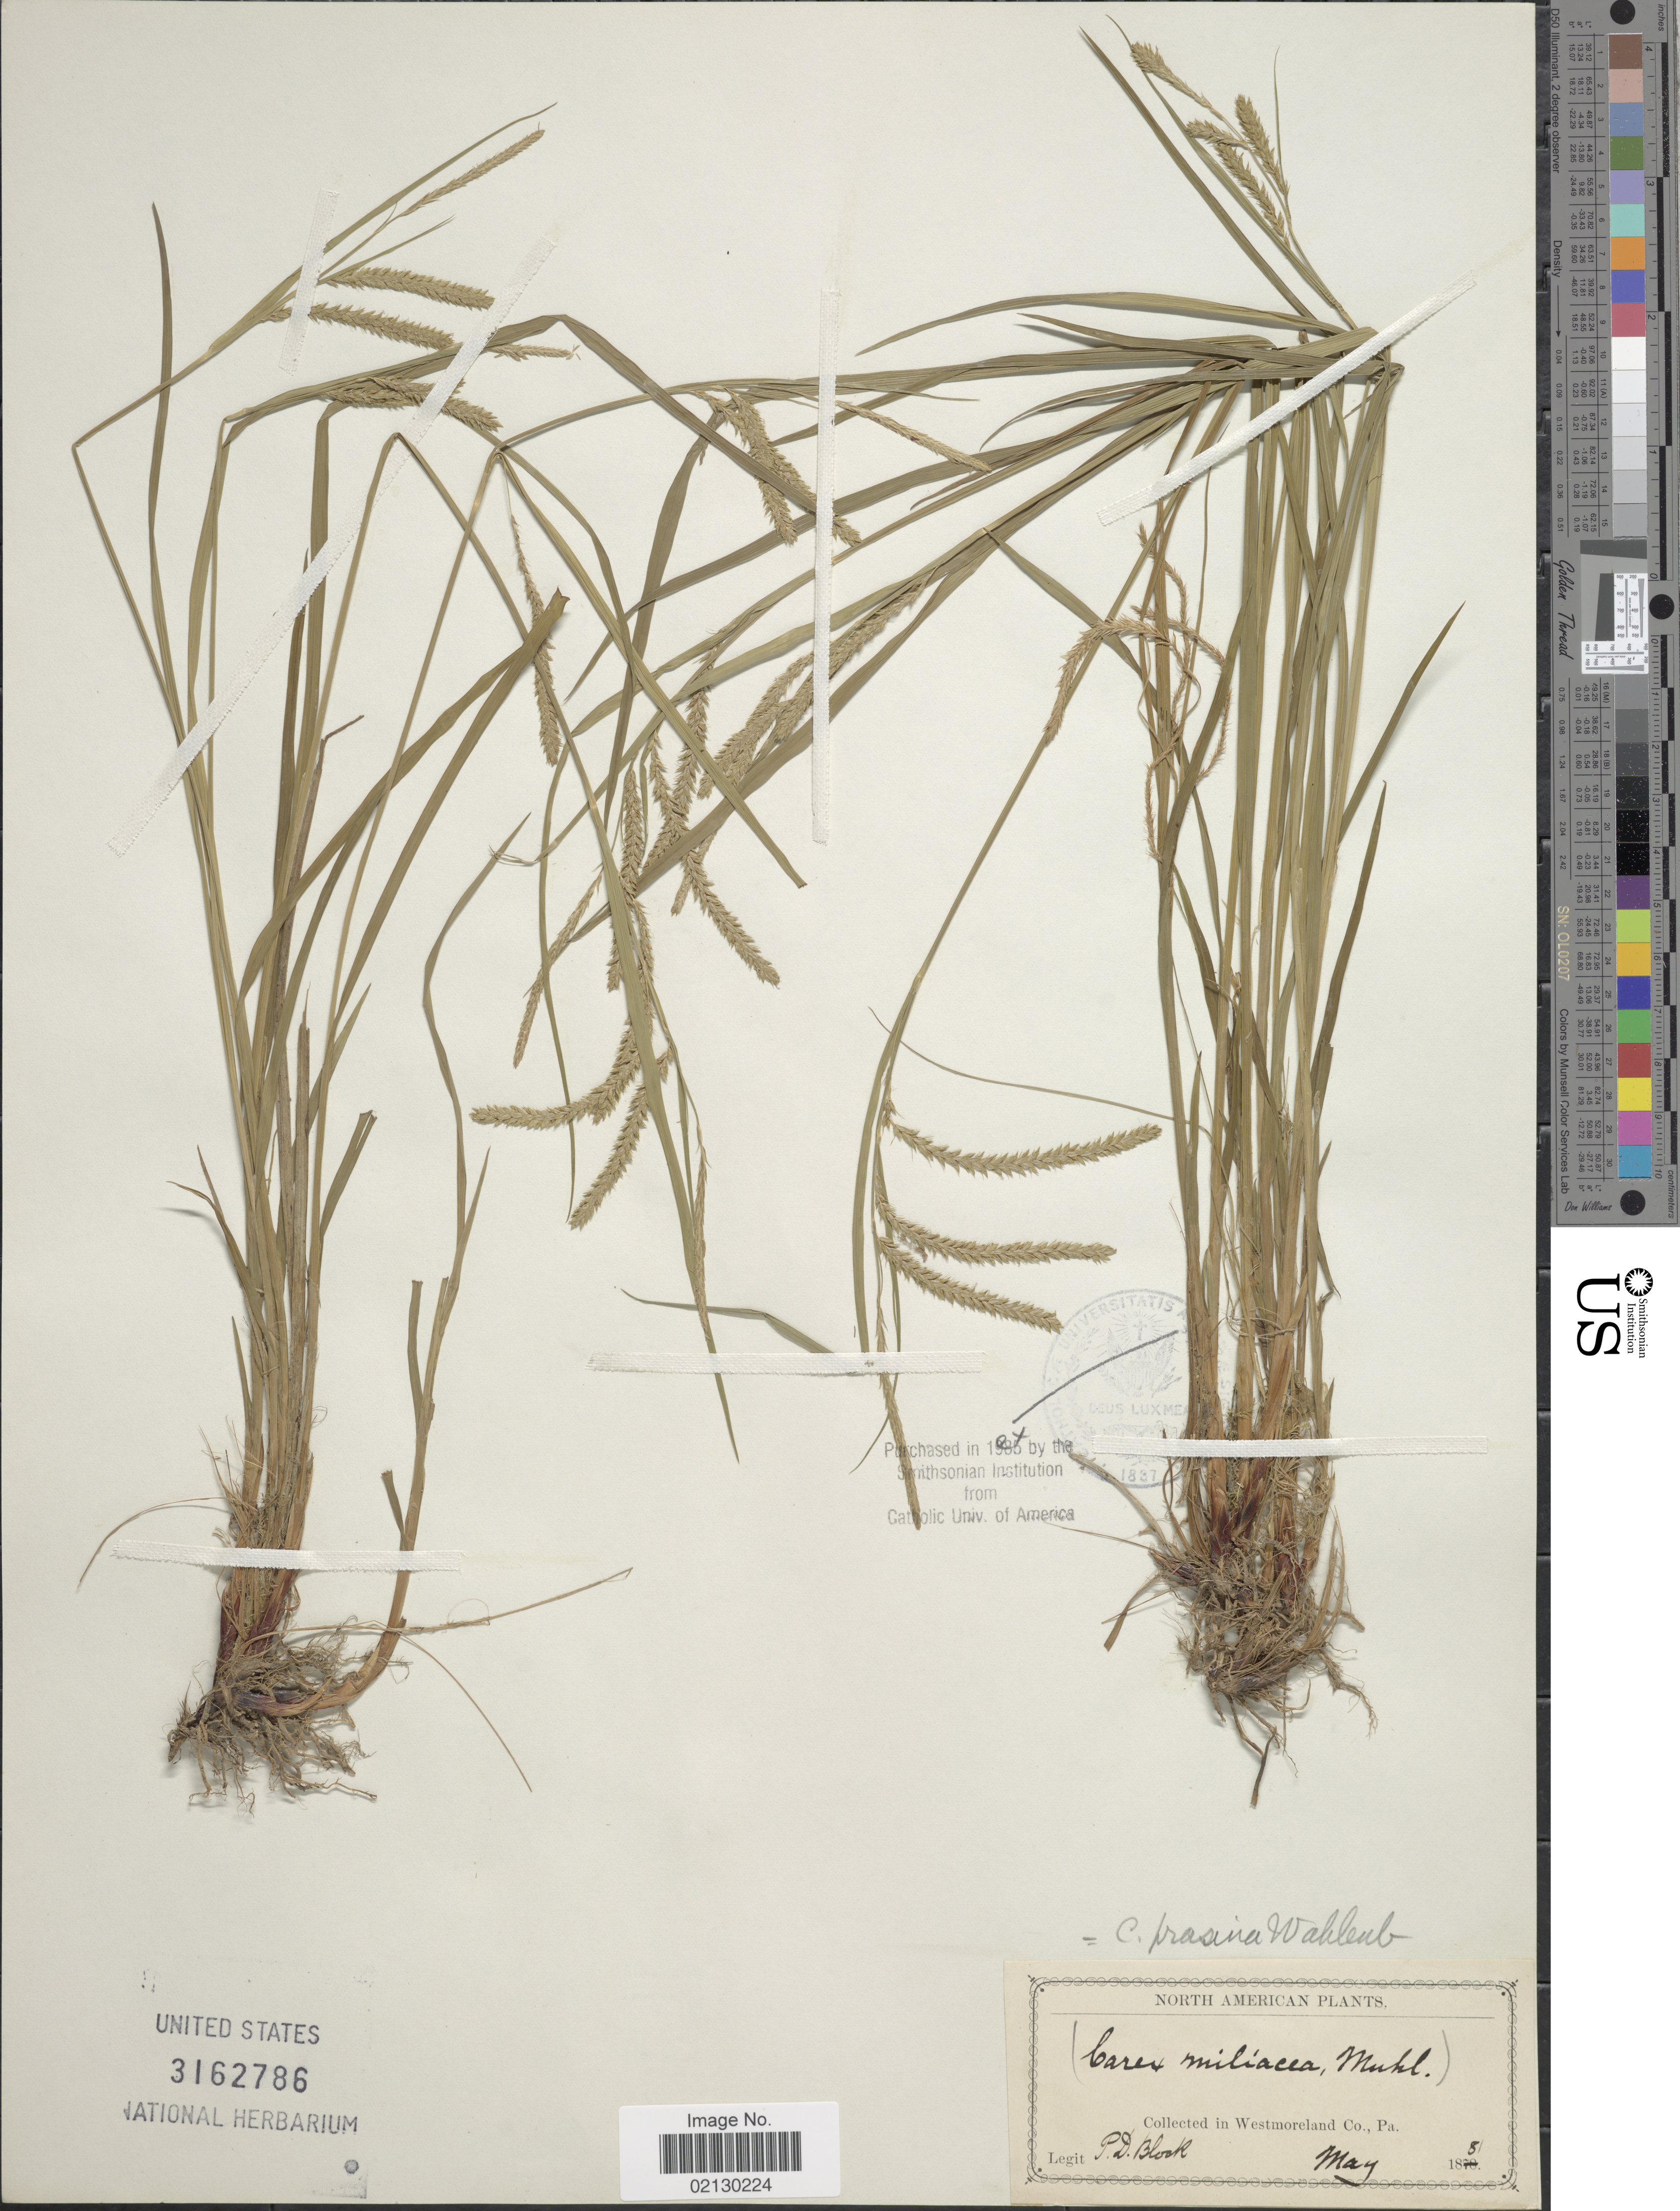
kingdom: Plantae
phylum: Tracheophyta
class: Liliopsida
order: Poales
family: Cyperaceae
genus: Carex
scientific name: Carex prasina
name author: Wahlenb.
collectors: P. Block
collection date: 1881-05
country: United States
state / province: Pennsylvania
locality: In Westmoreland Co.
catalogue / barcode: US 3162786